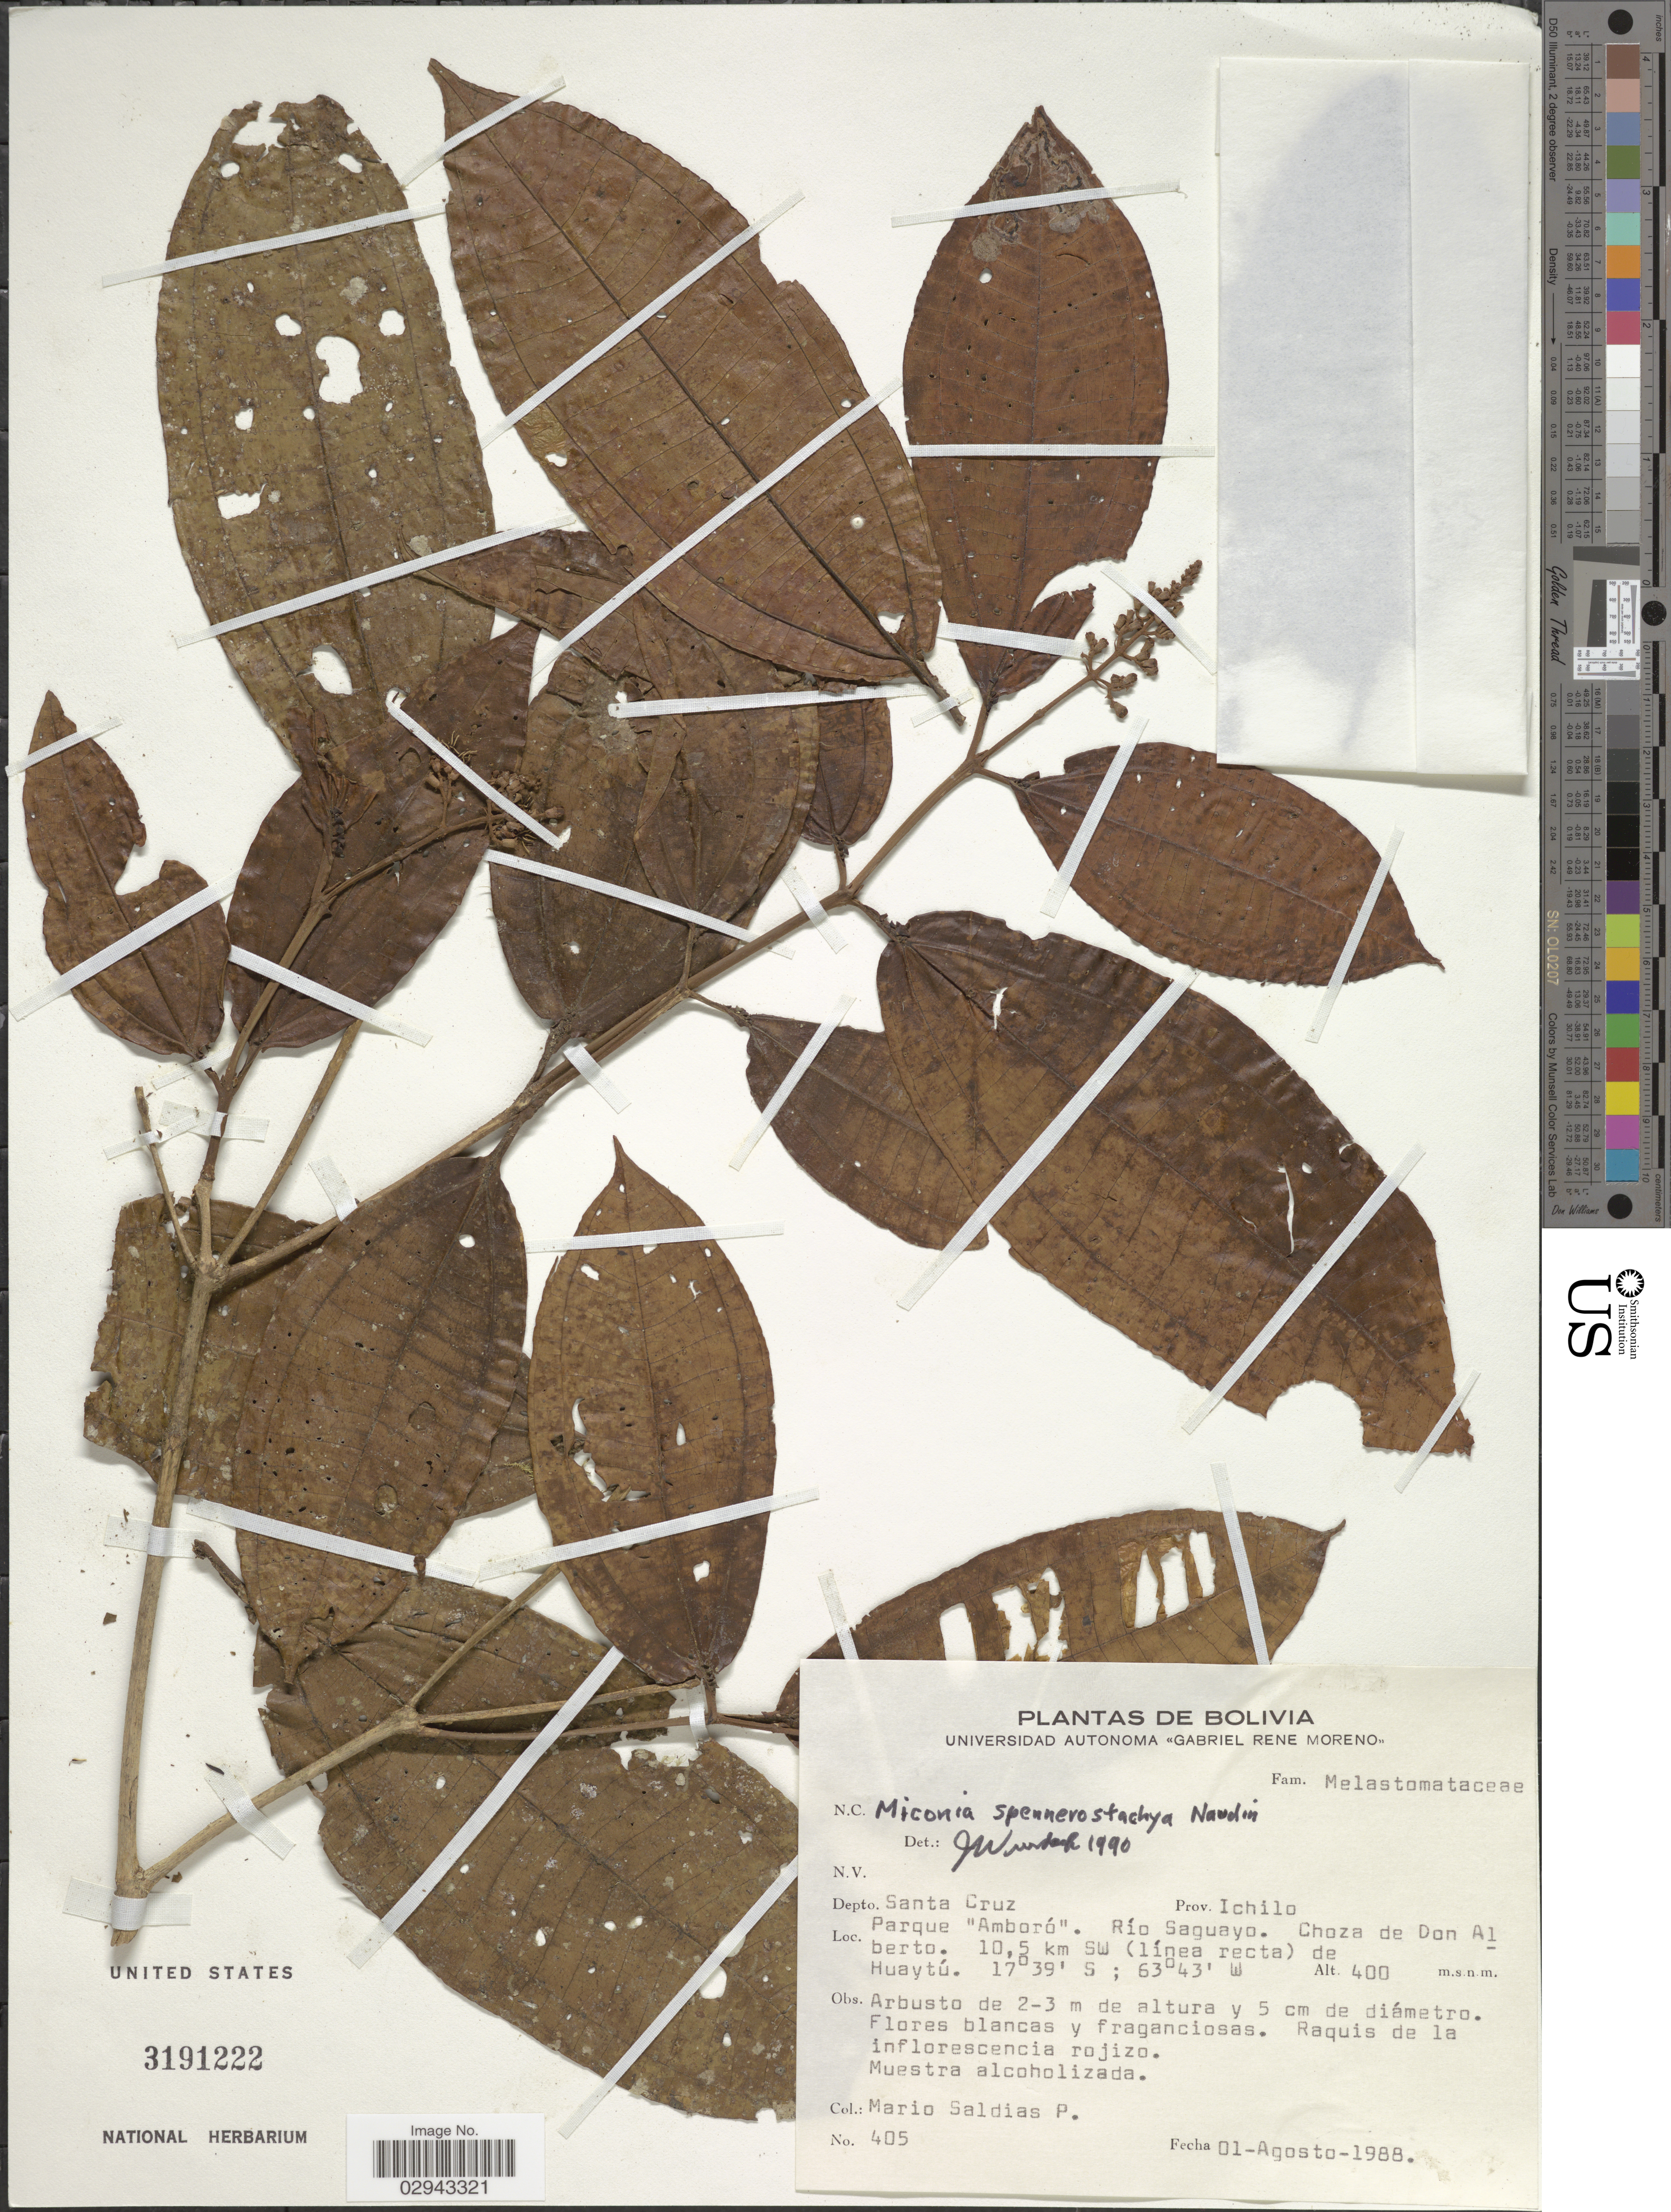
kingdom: Plantae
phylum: Tracheophyta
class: Magnoliopsida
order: Myrtales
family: Melastomataceae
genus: Miconia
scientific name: Miconia spennerostachya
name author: Naudin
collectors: M. Saldias Paz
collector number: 405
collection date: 1988-08-01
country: Bolivia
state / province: Santa Cruz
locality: Depto. Santa Cruz. Prov. Ichilo. Parque "Amboró". Río Saguayo. Choza de Don Alberto. 10,5 km SW (línea recta) de Huaytú.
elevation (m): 400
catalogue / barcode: US 3191222